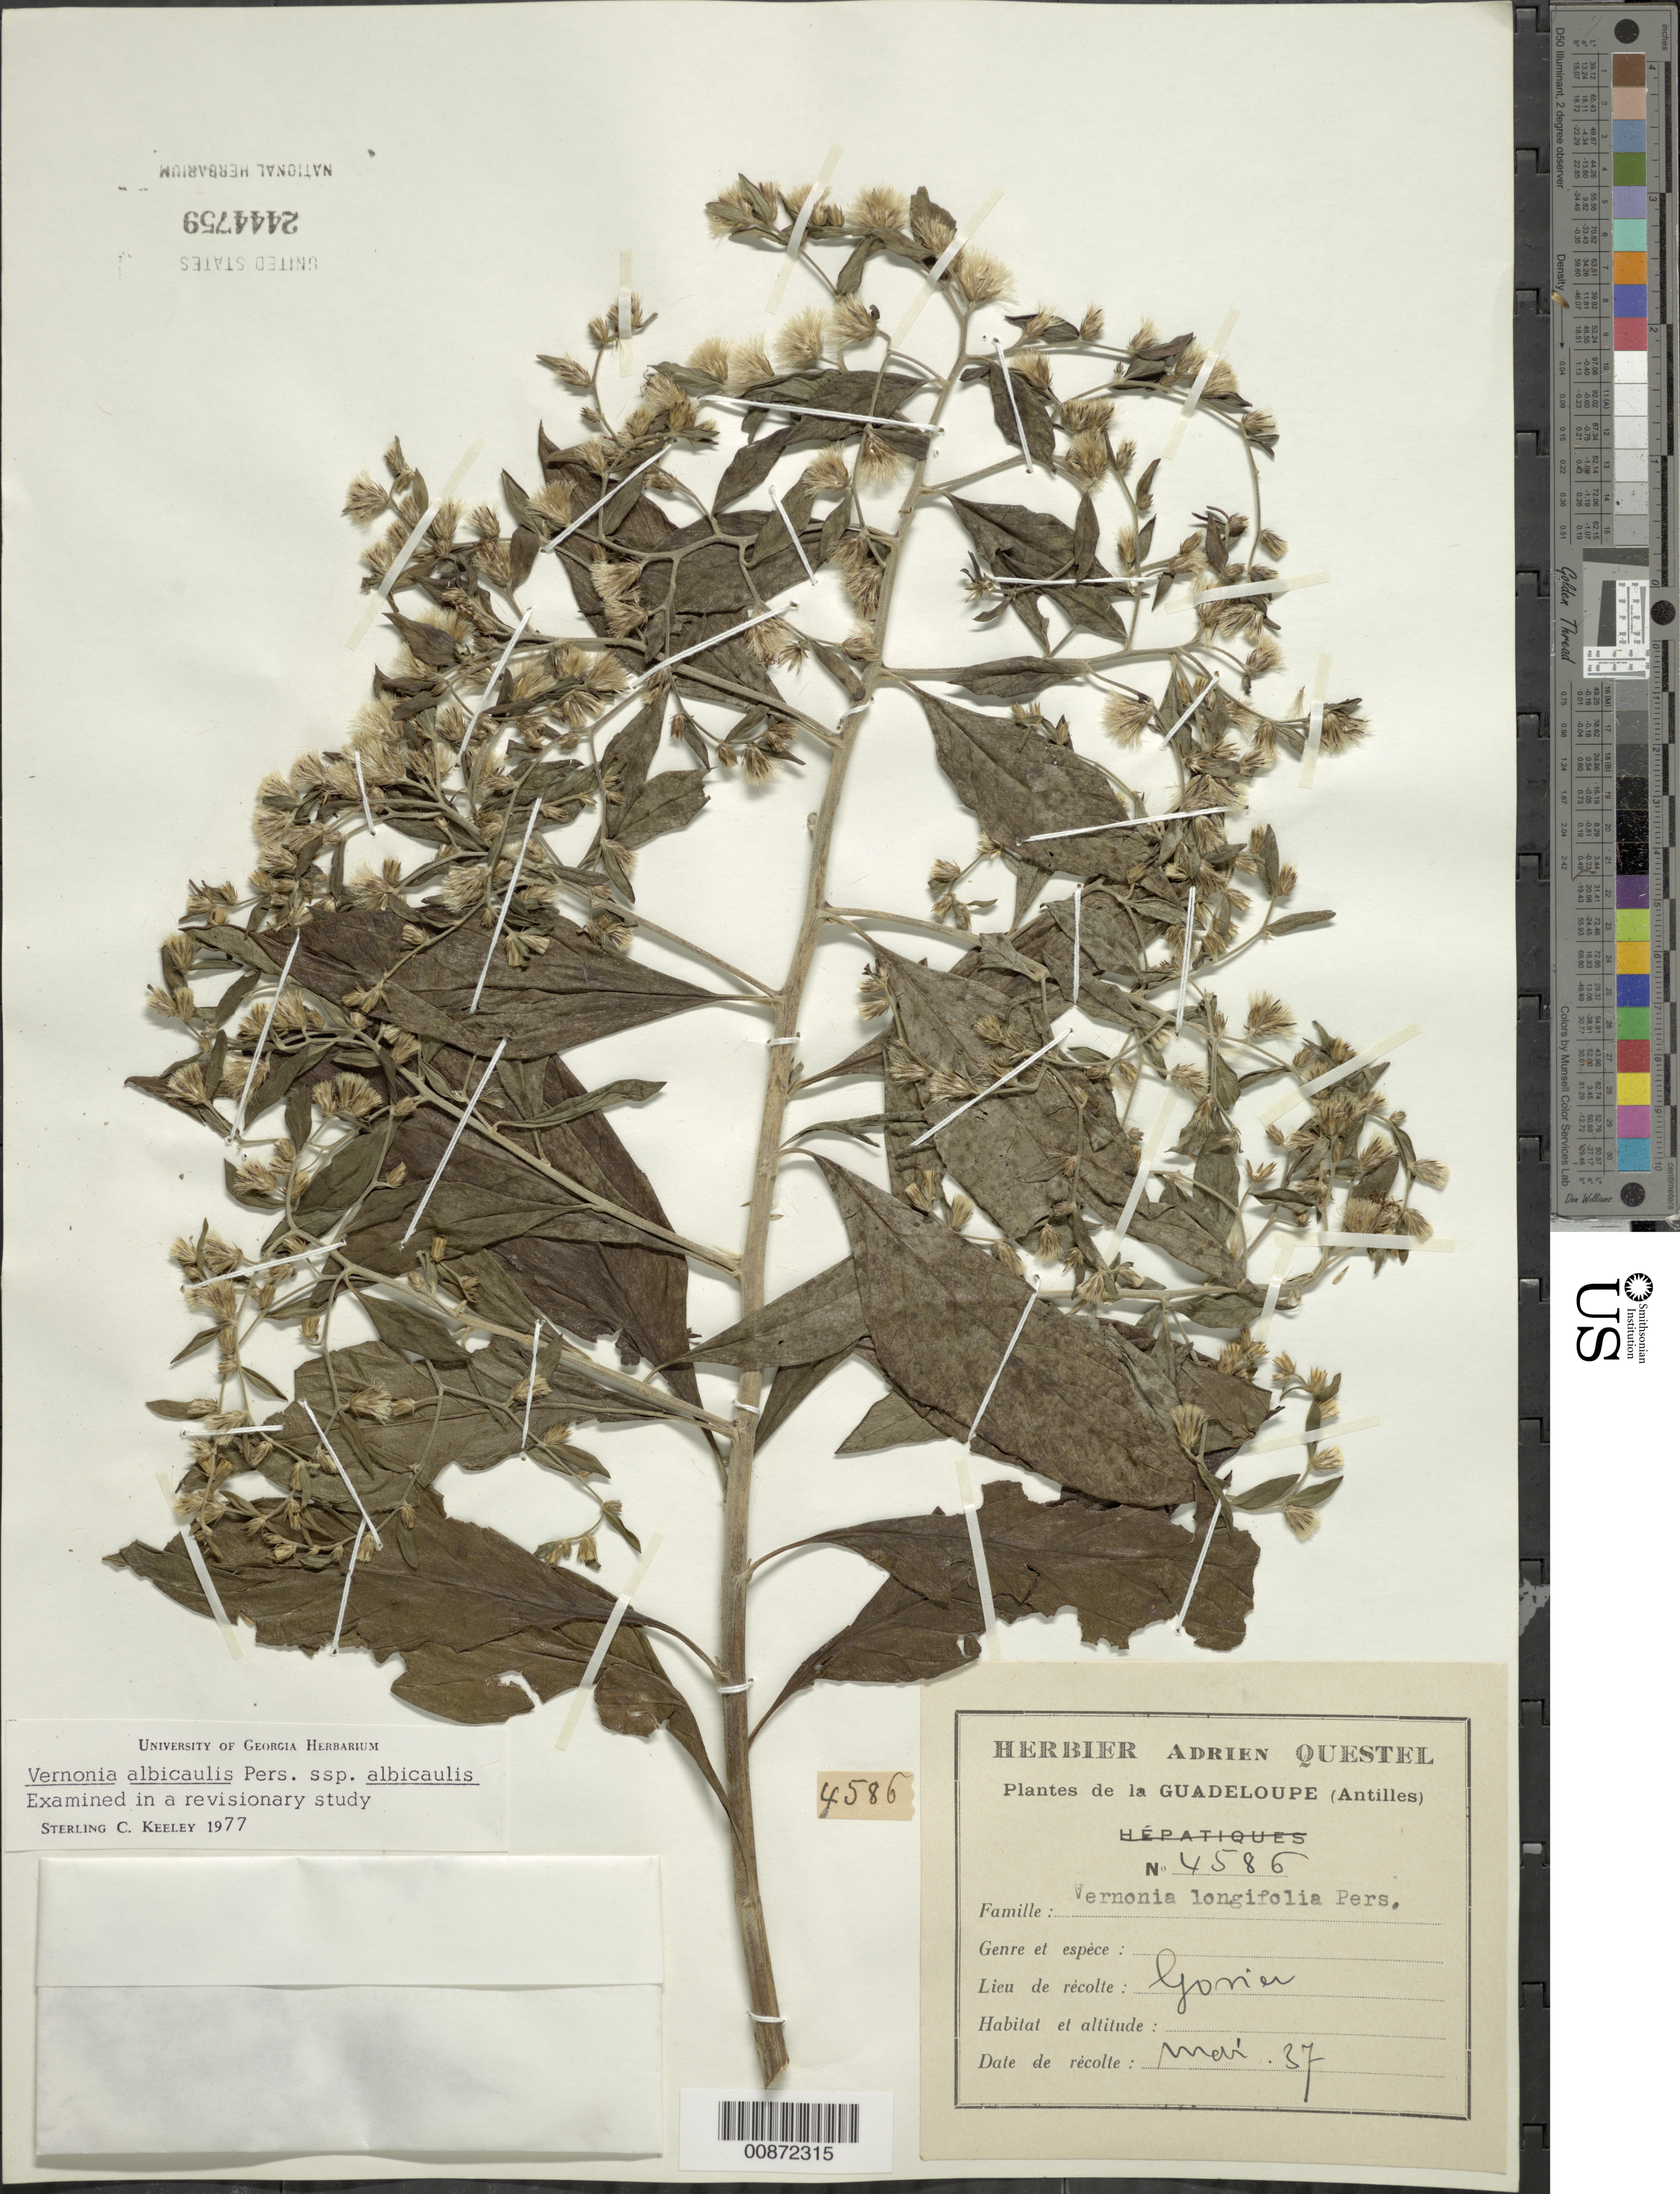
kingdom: Plantae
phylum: Tracheophyta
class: Magnoliopsida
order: Asterales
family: Asteraceae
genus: Lepidaploa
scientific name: Lepidaploa glabra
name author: (Willd.) H. Rob.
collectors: A. Questel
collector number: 4585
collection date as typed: Mar 1937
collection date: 1937-03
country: Guadeloupe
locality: Goner (sp?)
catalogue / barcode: US 244759